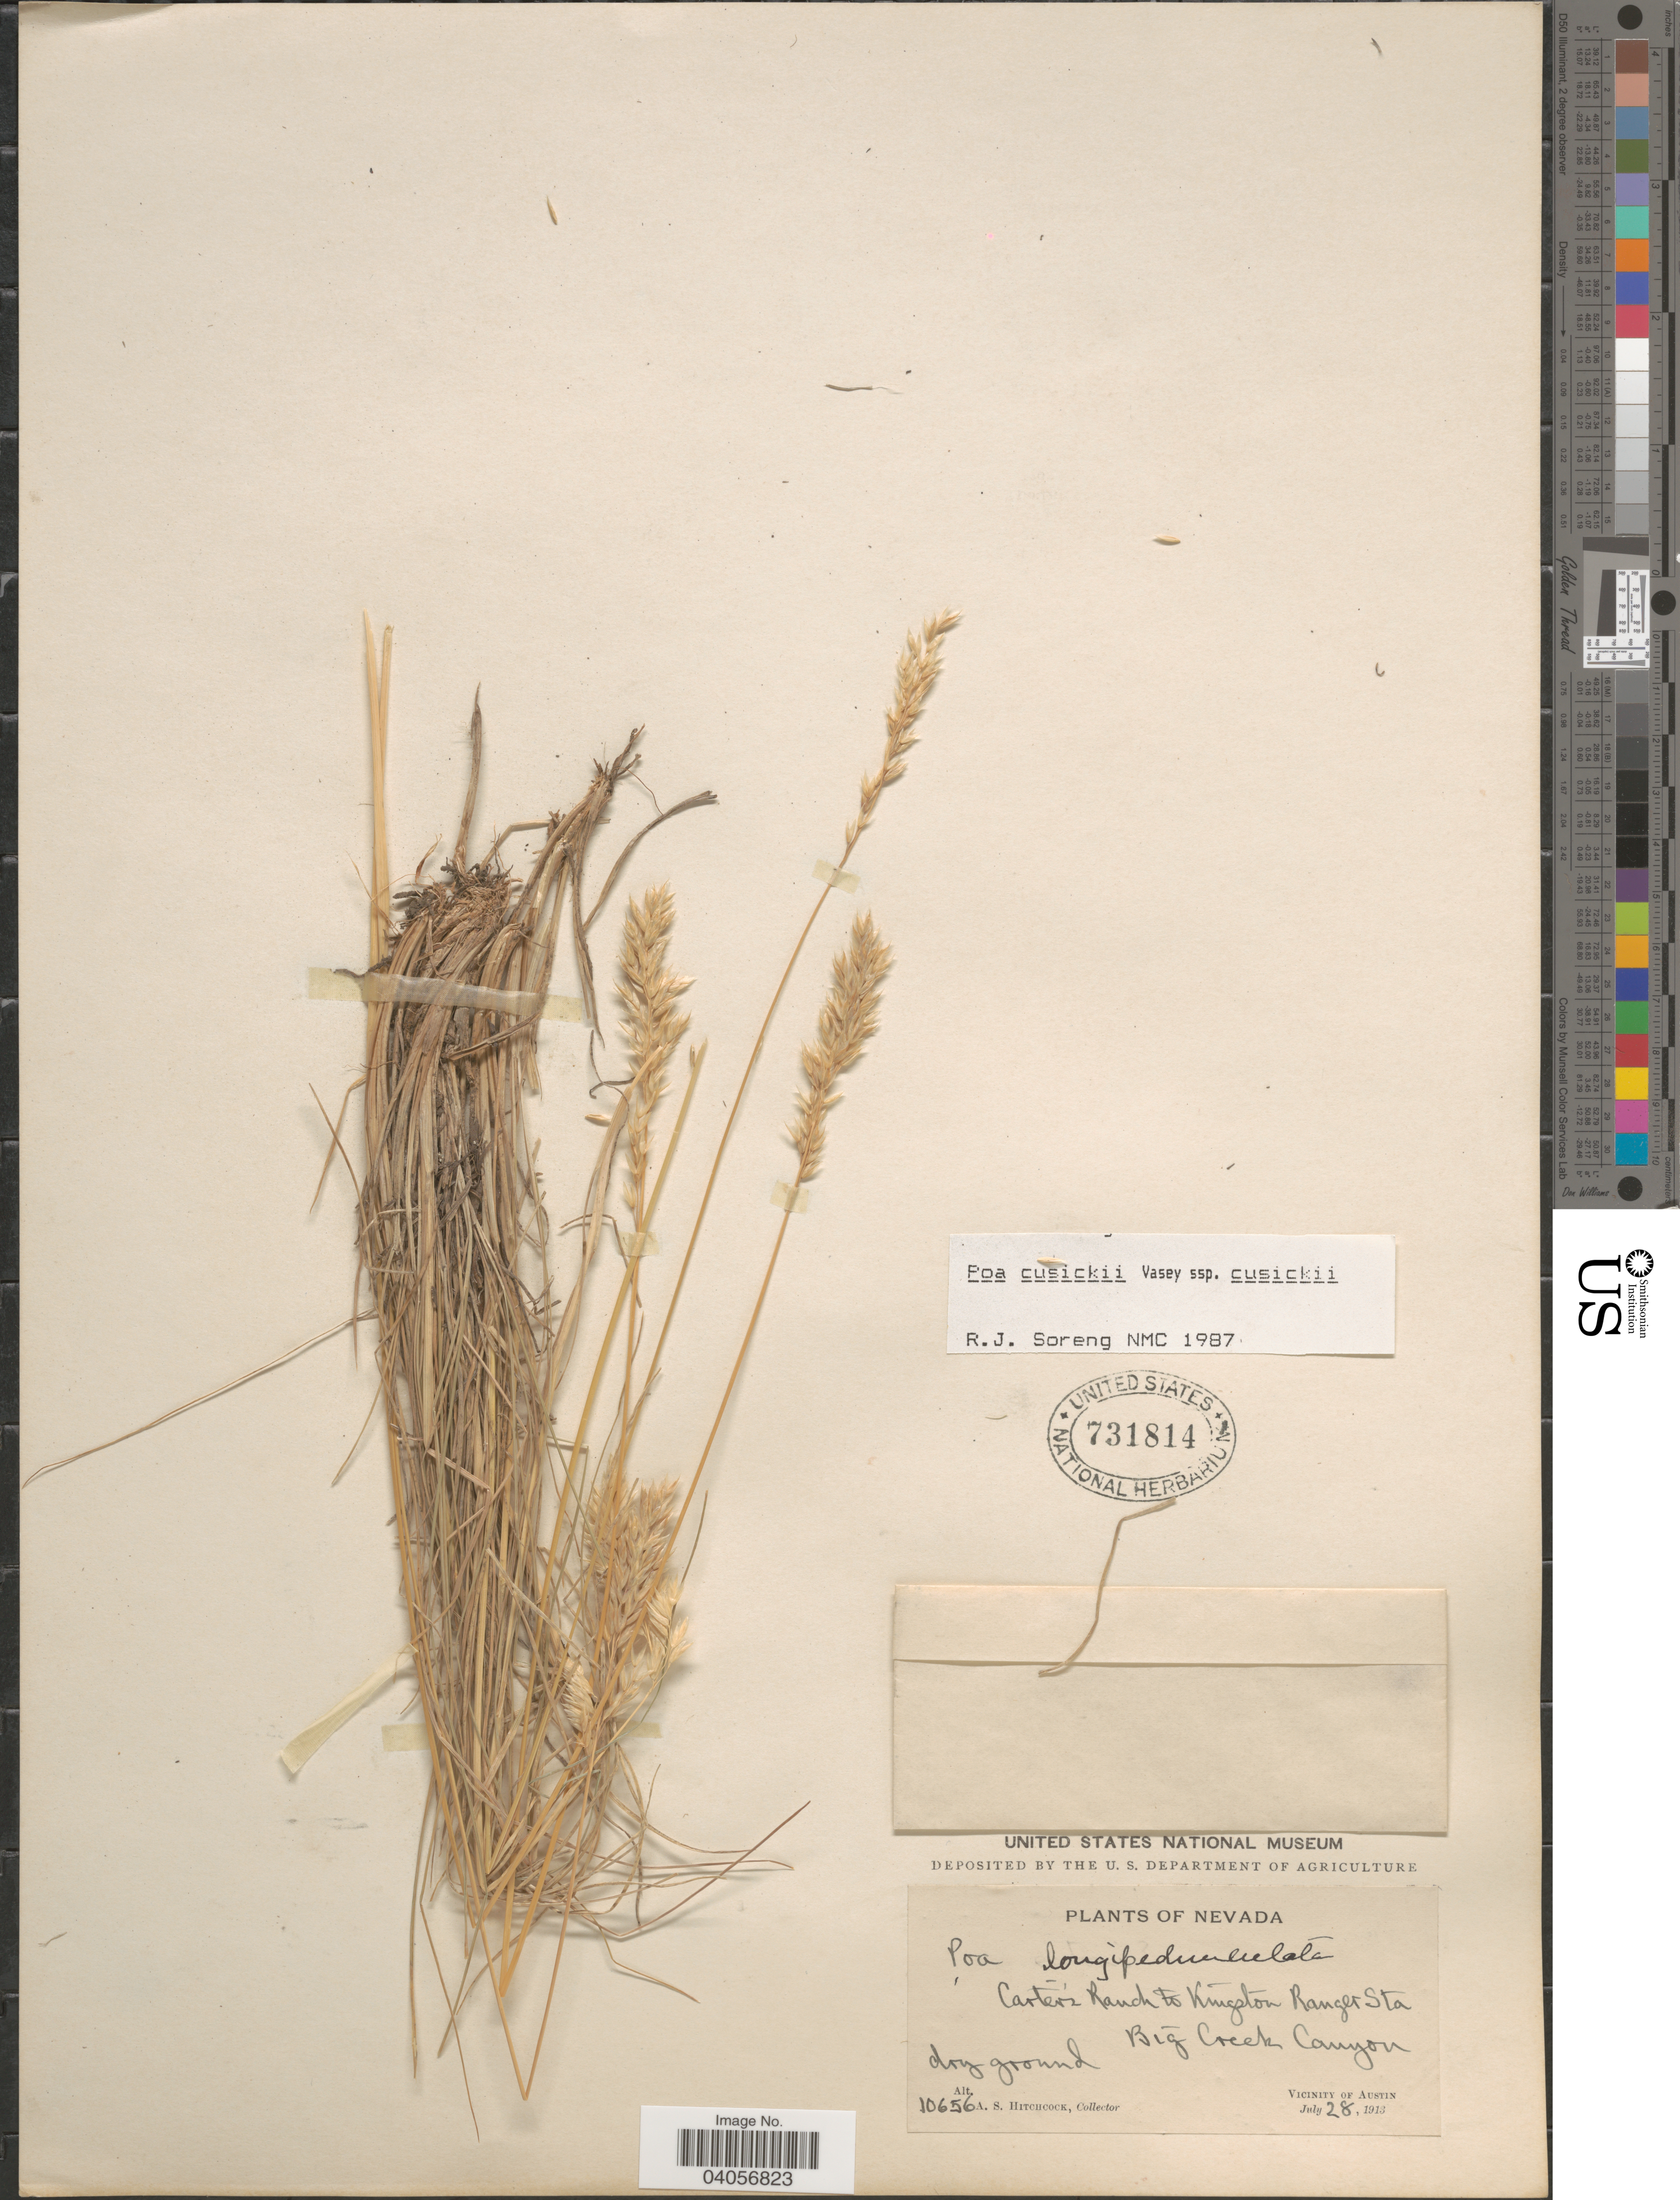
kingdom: Plantae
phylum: Tracheophyta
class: Liliopsida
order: Poales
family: Poaceae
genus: Poa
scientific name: Poa cusickii subsp. cusickii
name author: Vasey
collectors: A. S. Hitchcock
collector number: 10656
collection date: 1914-07-28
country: United States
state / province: Nevada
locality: Carter's Ranch to Kingston Ranger Sta Big Creek Canyon. Vicinity of Austin.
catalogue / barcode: US 731814